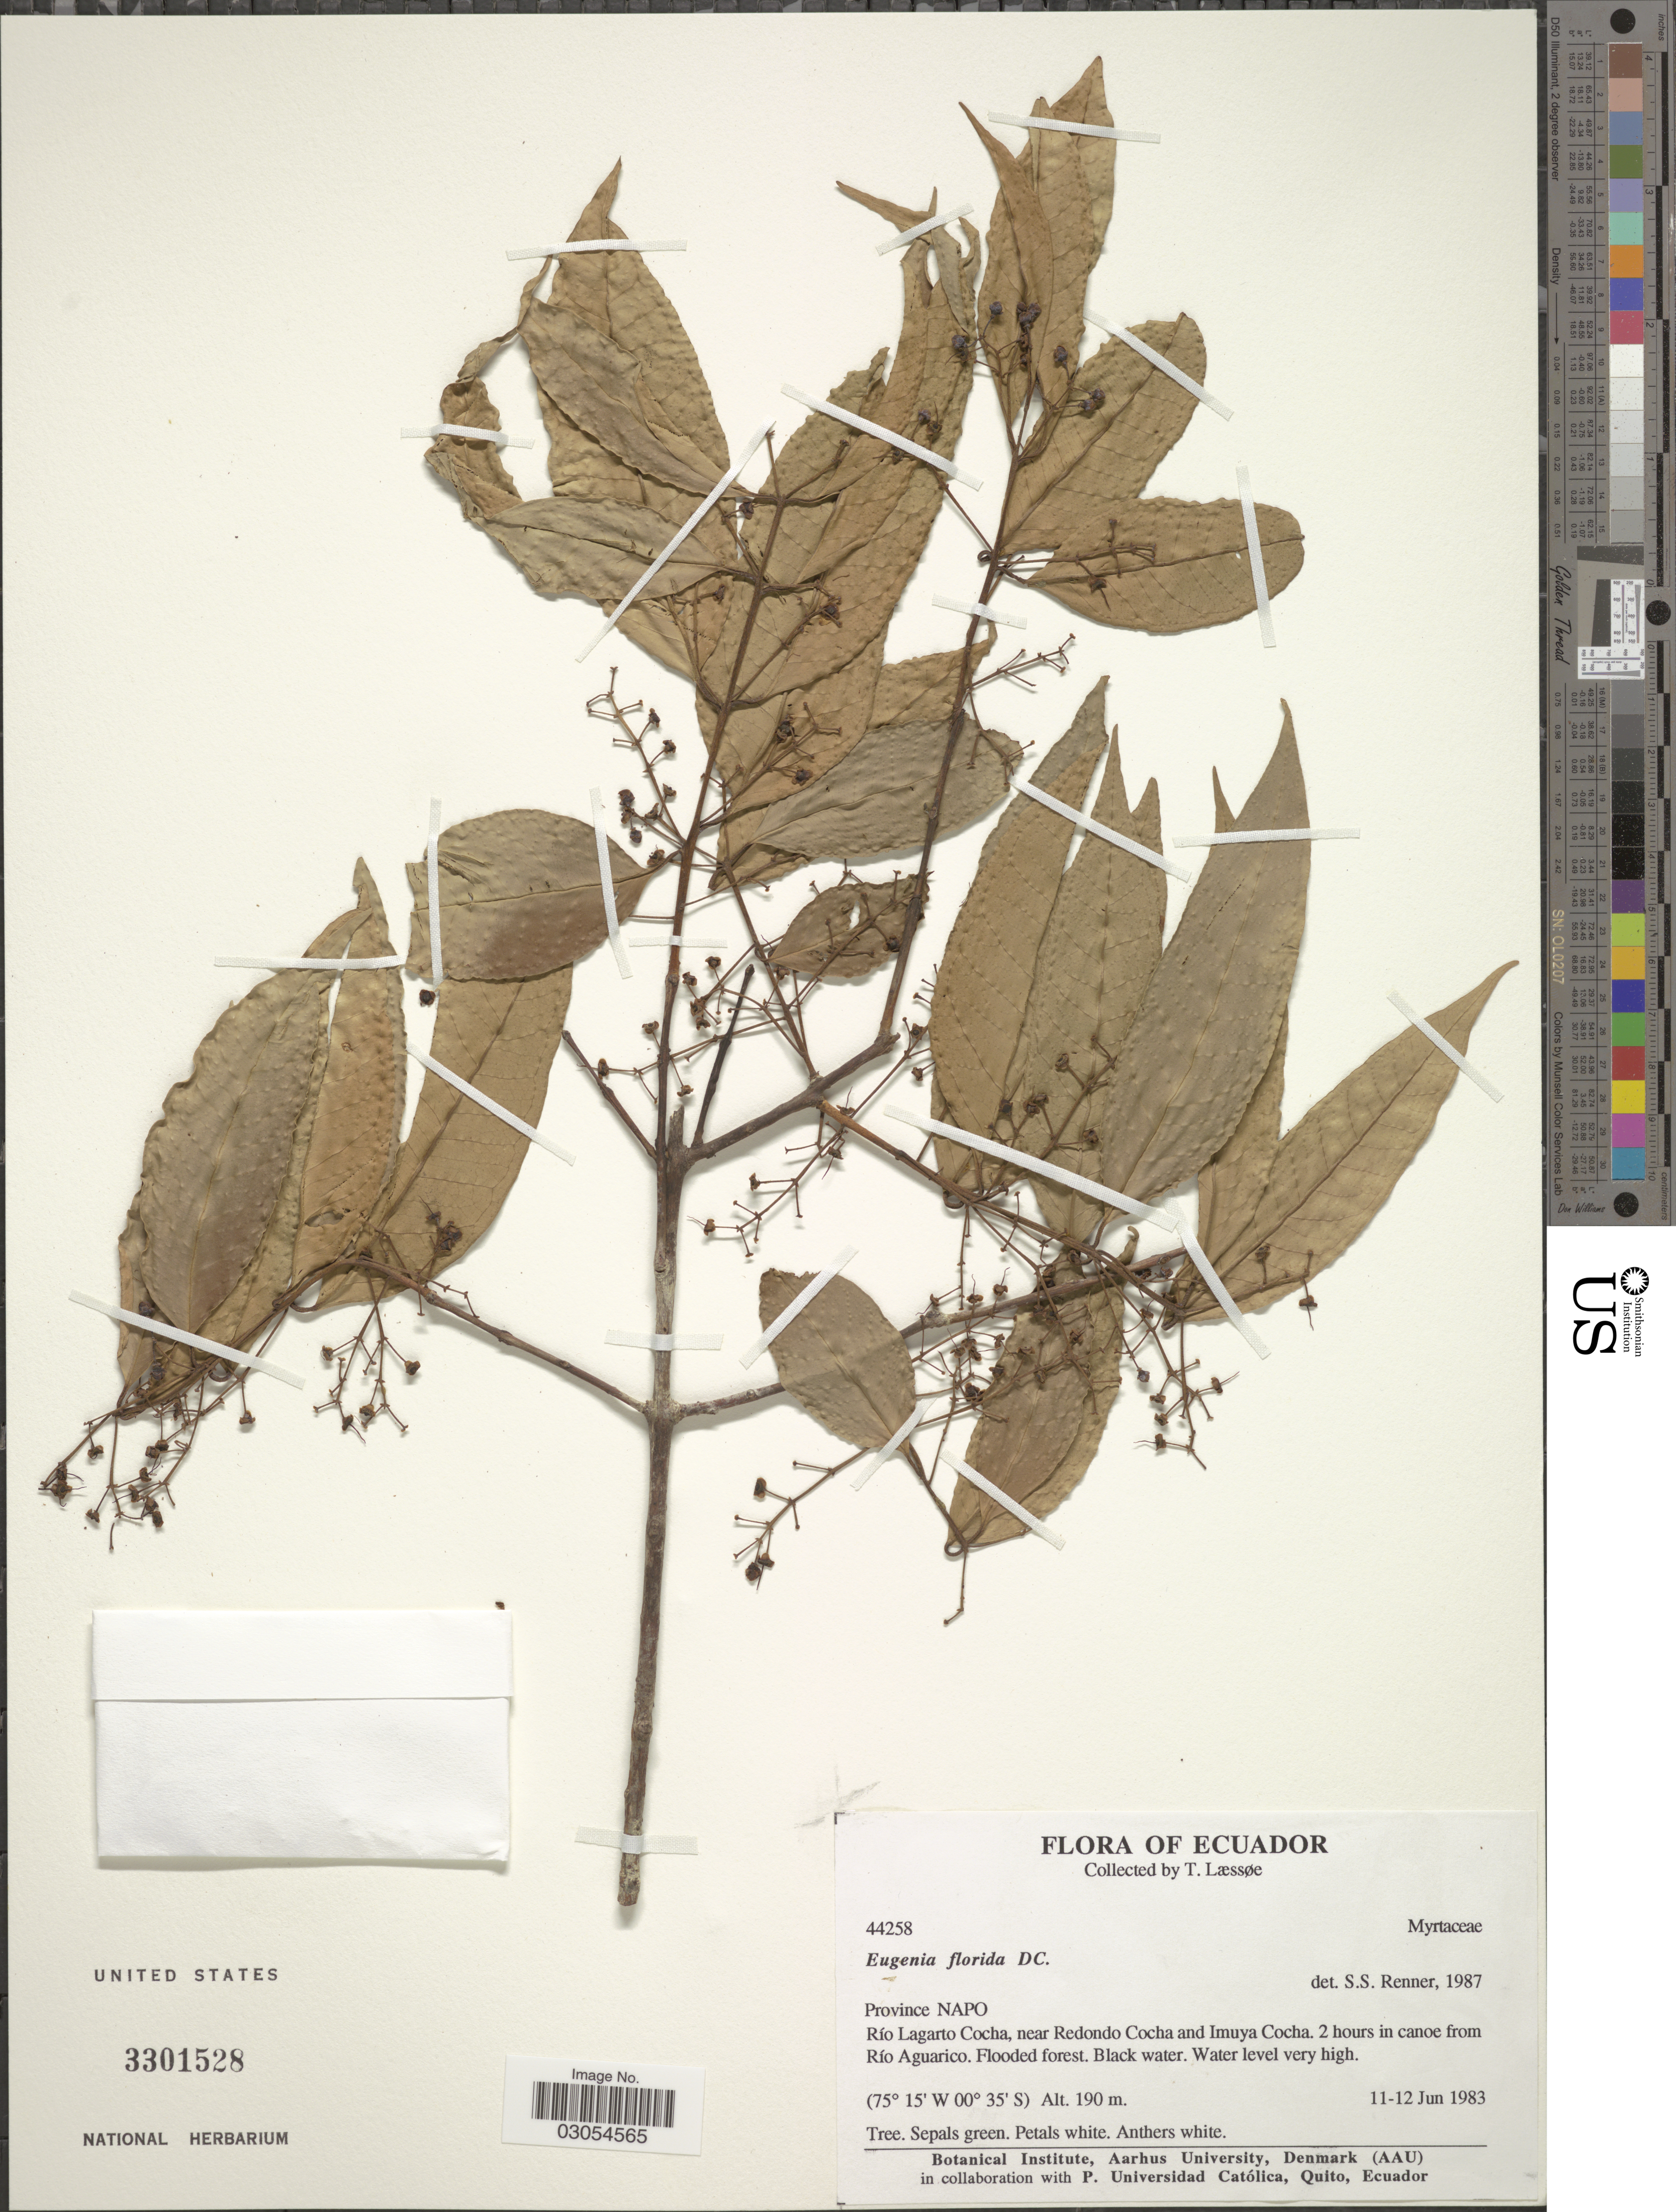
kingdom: Plantae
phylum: Tracheophyta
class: Magnoliopsida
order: Myrtales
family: Myrtaceae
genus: Eugenia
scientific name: Eugenia florida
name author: DC.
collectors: T. Laessøe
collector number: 44258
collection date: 1983-06-11/1983-06-12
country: Ecuador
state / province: Napo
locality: Río Lagarto Cocha, near Redonda Cocha and Imuya Cocha. 2 hours in canoe from Río Aguarico.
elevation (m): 190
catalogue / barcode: US 3301528